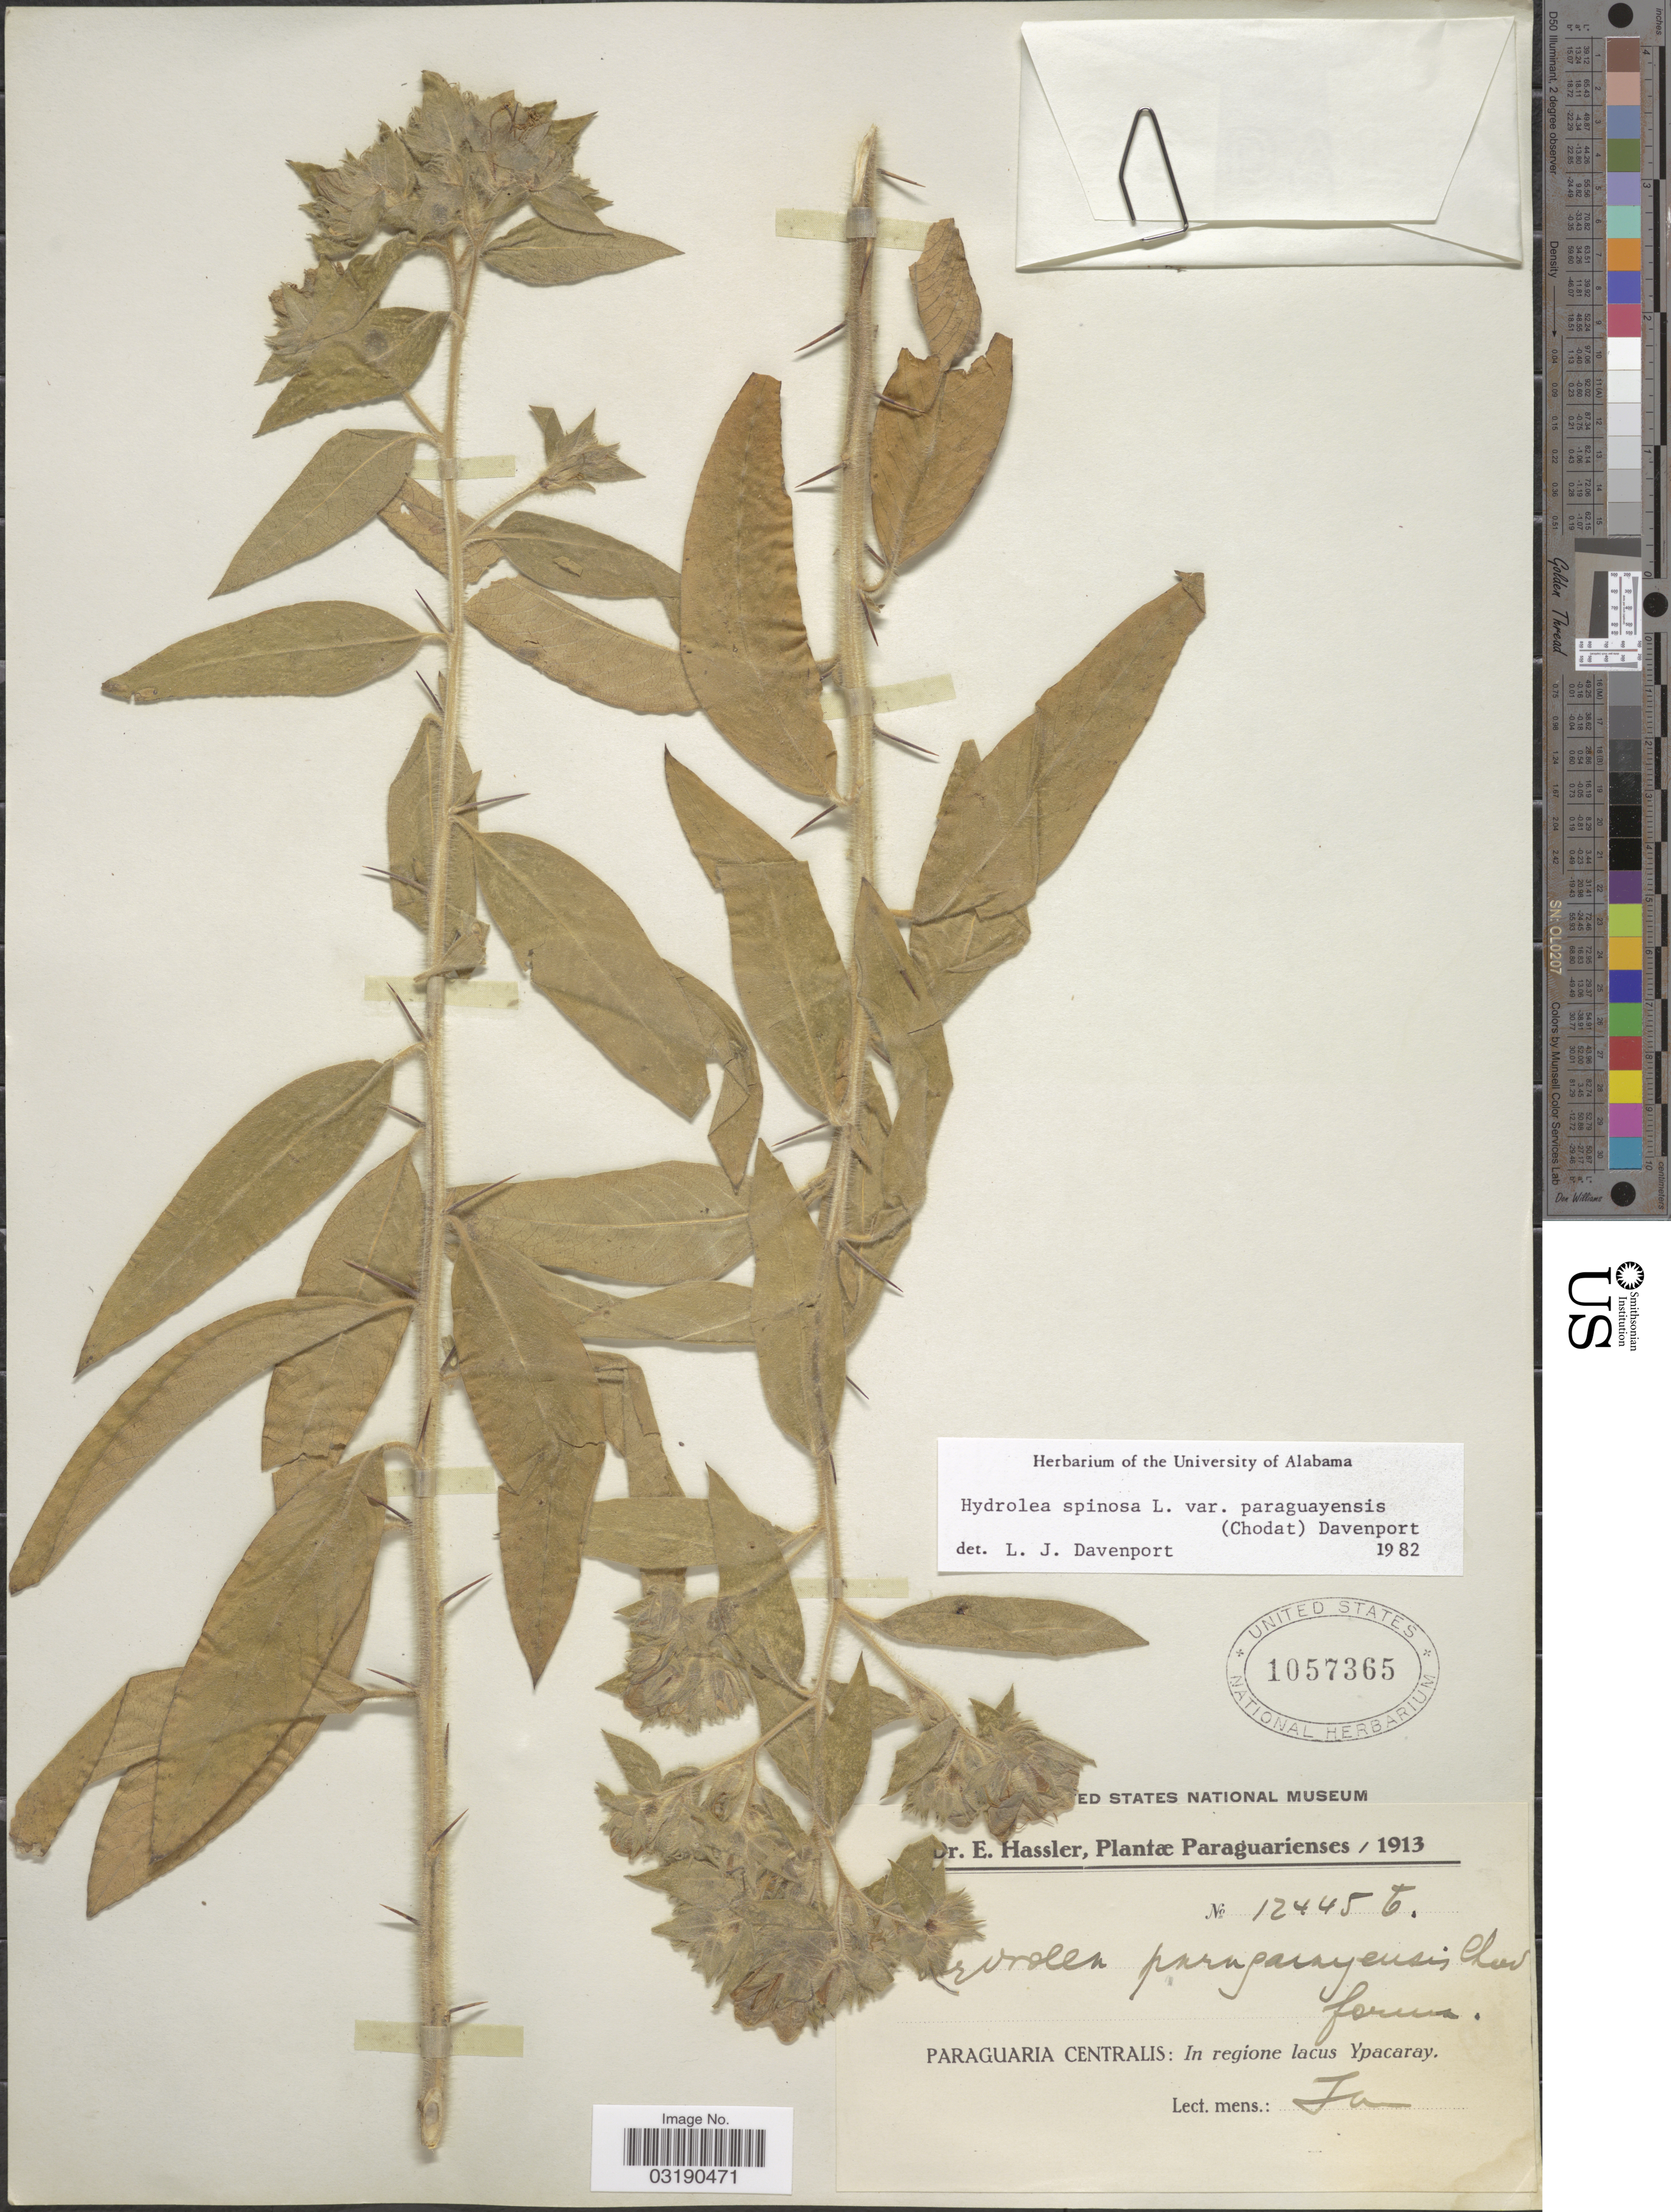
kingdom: Plantae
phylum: Tracheophyta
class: Magnoliopsida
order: Solanales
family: Hydroleaceae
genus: Hydrolea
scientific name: Hydrolea spinosa var. paraguayensis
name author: (Chodat) L.J. Davenp.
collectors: E. Hassler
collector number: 124456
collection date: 1913-01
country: Paraguay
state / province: Paraguari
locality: Paraguaria Centralis: In regione lacus Ypacaray.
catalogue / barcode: US 1057365